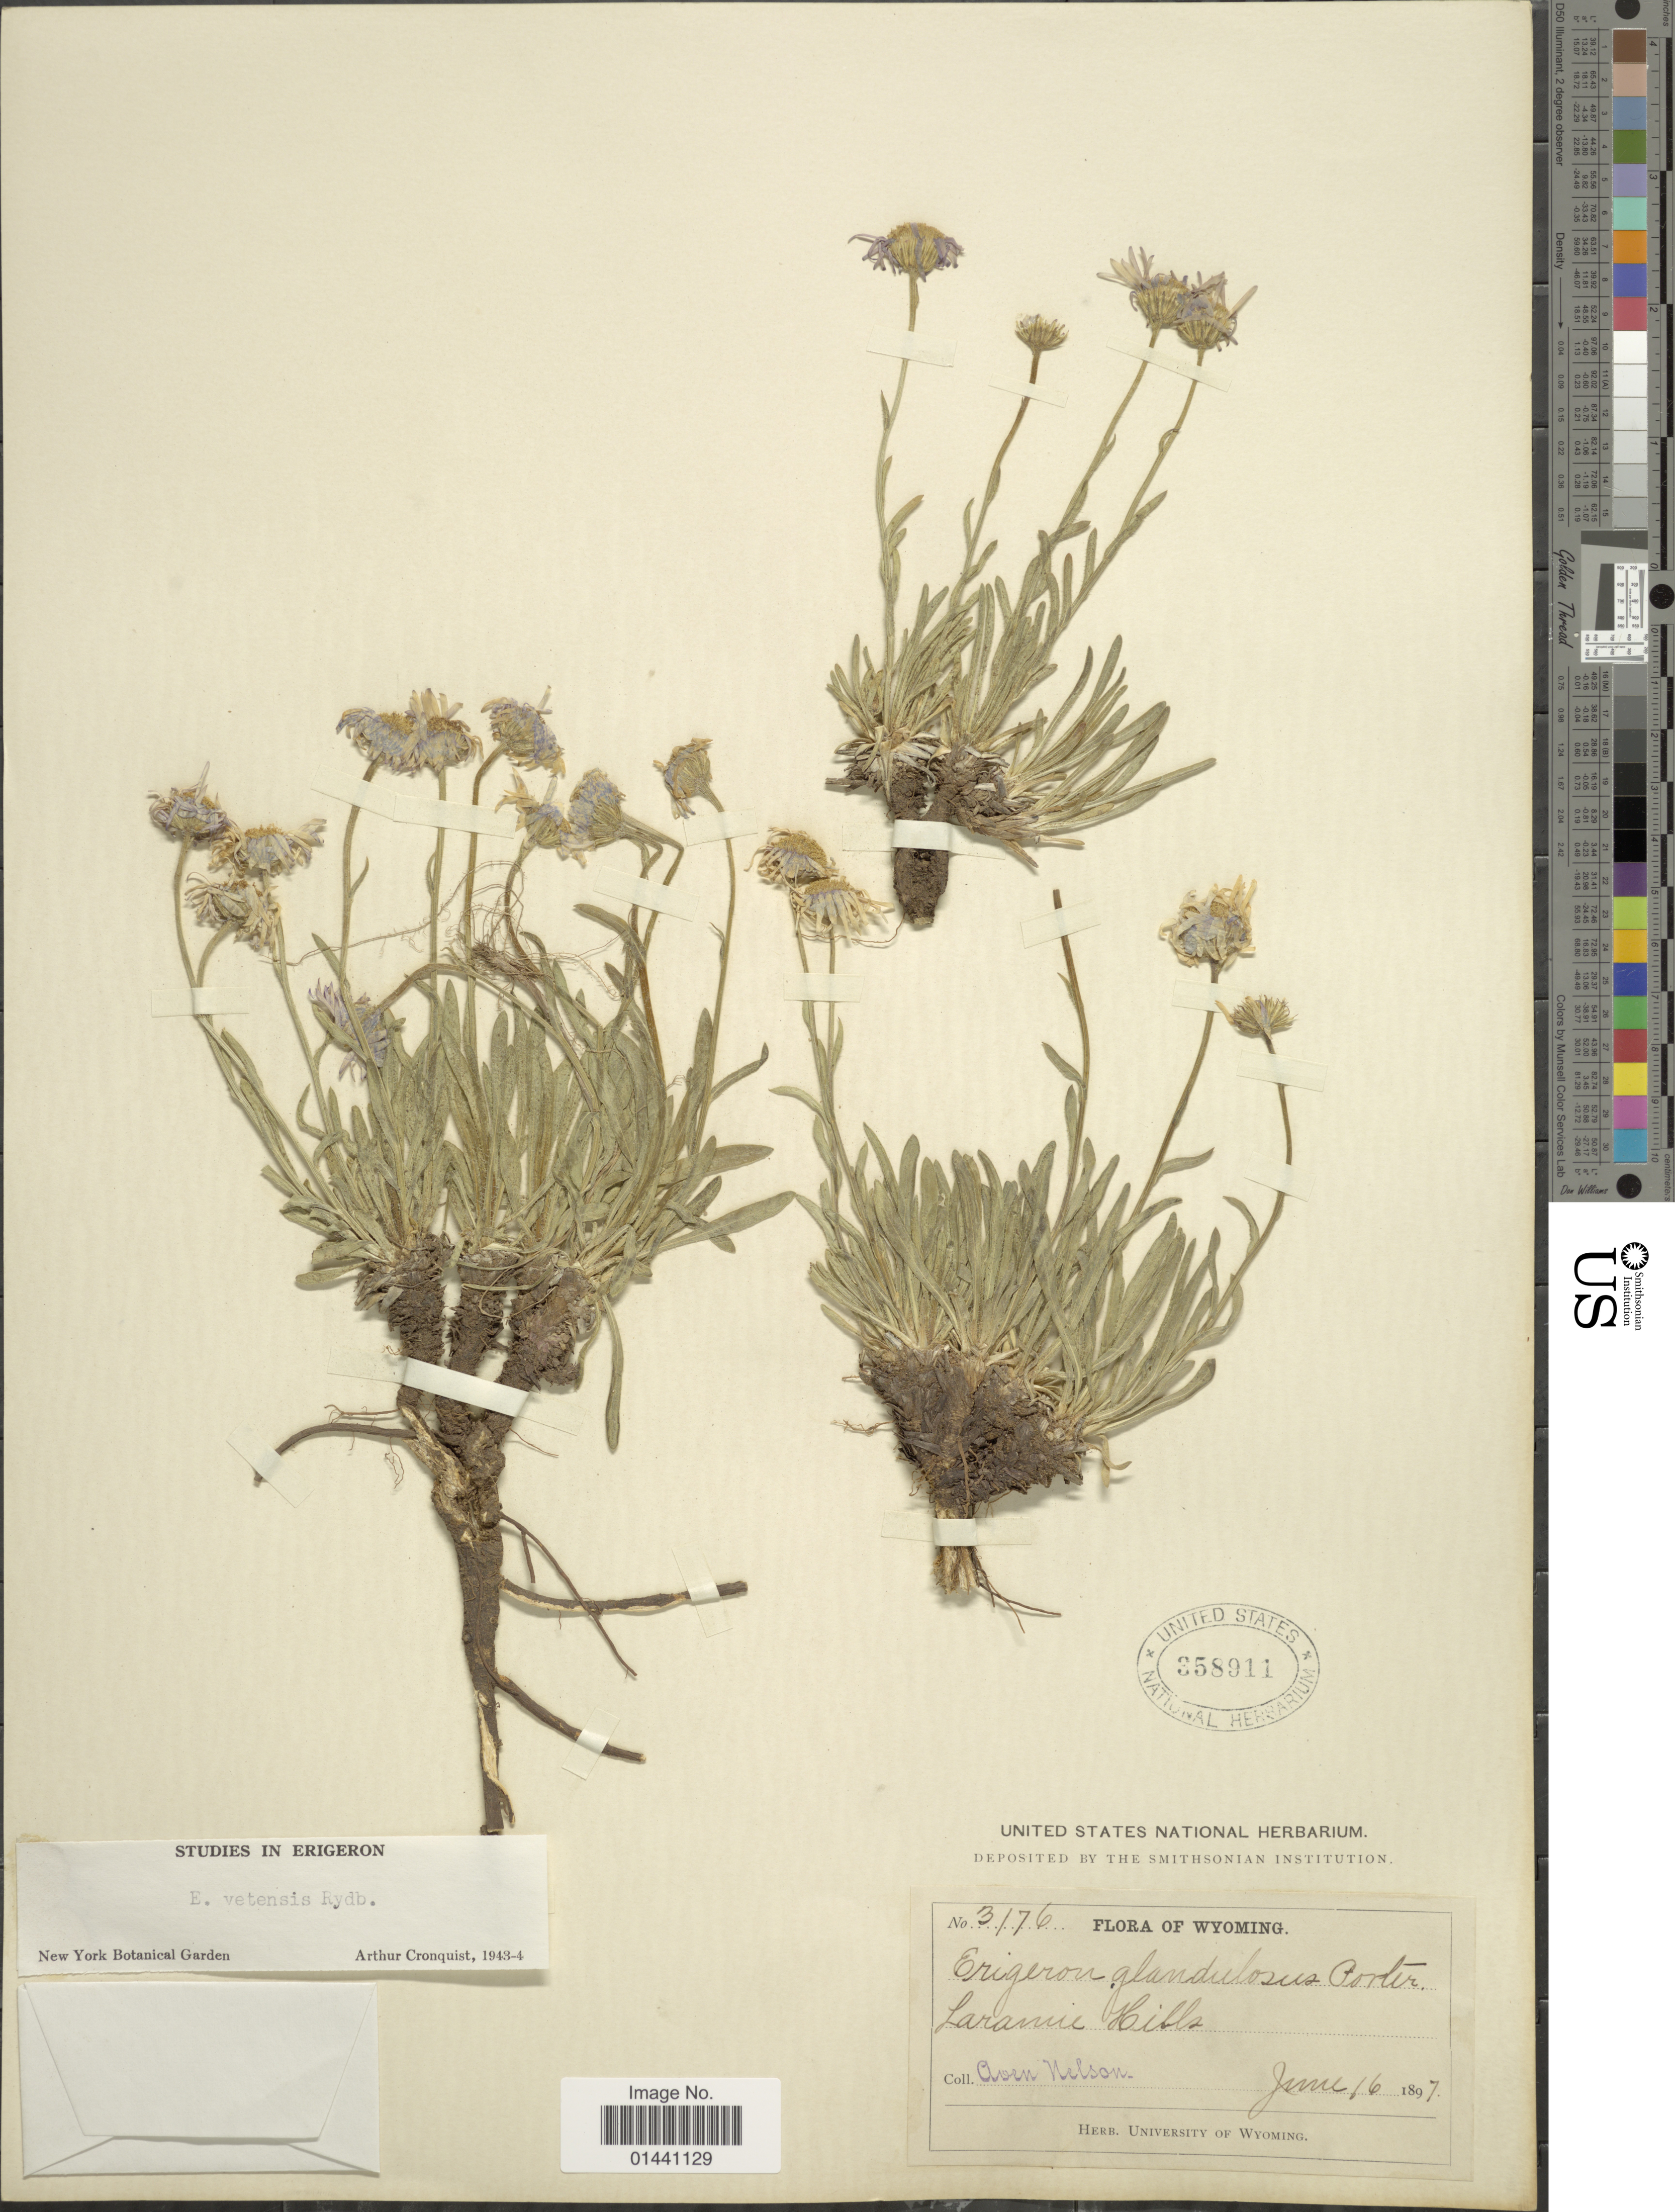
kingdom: Plantae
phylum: Tracheophyta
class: Magnoliopsida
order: Asterales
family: Asteraceae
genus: Erigeron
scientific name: Erigeron vetensis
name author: Rydb.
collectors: A. Nelson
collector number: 31746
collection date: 1897-06-16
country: United States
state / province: Wyoming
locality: Laramie Hills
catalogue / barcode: US 358911